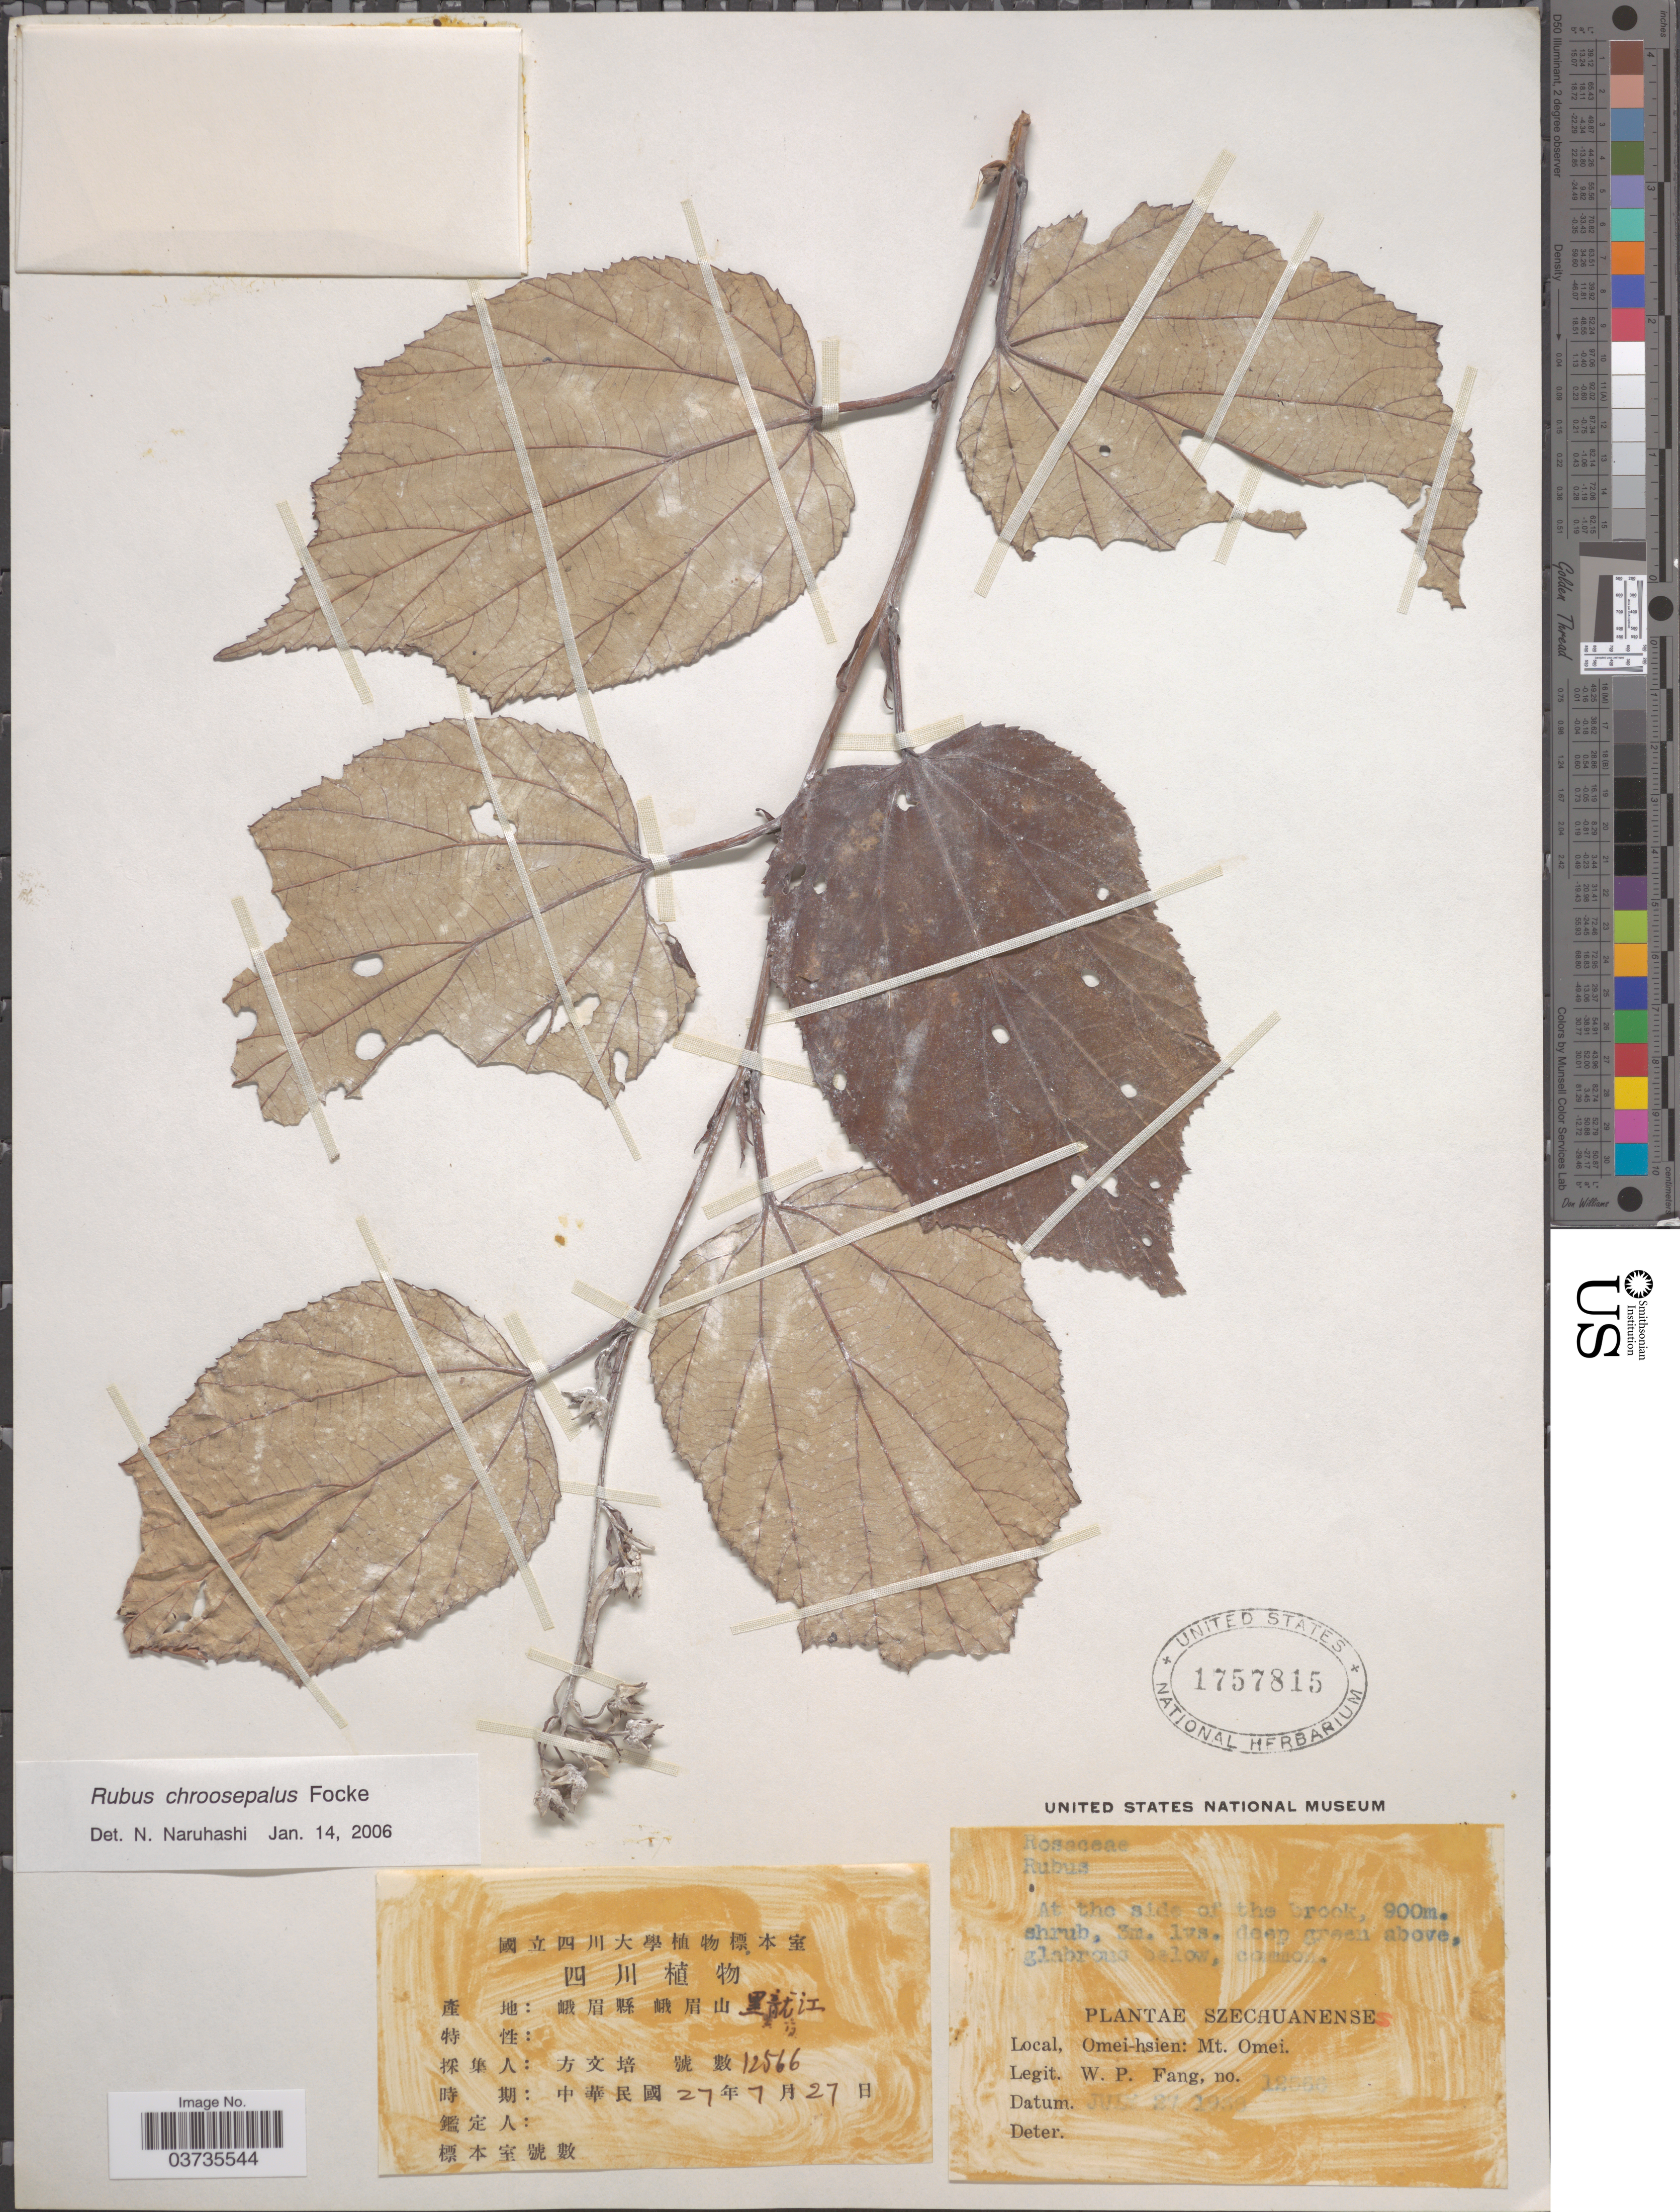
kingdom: Plantae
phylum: Tracheophyta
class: Magnoliopsida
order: Rosales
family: Rosaceae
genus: Rubus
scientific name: Rubus chroosepalus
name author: Focke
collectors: W. P. Fang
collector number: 12566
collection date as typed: Transcribed d/m/y: 27/7/27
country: China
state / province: Sichuan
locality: At the side of the Creek. Szechuanense. Omei-hsien: Mt. Omei.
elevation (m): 900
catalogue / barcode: US 1757815